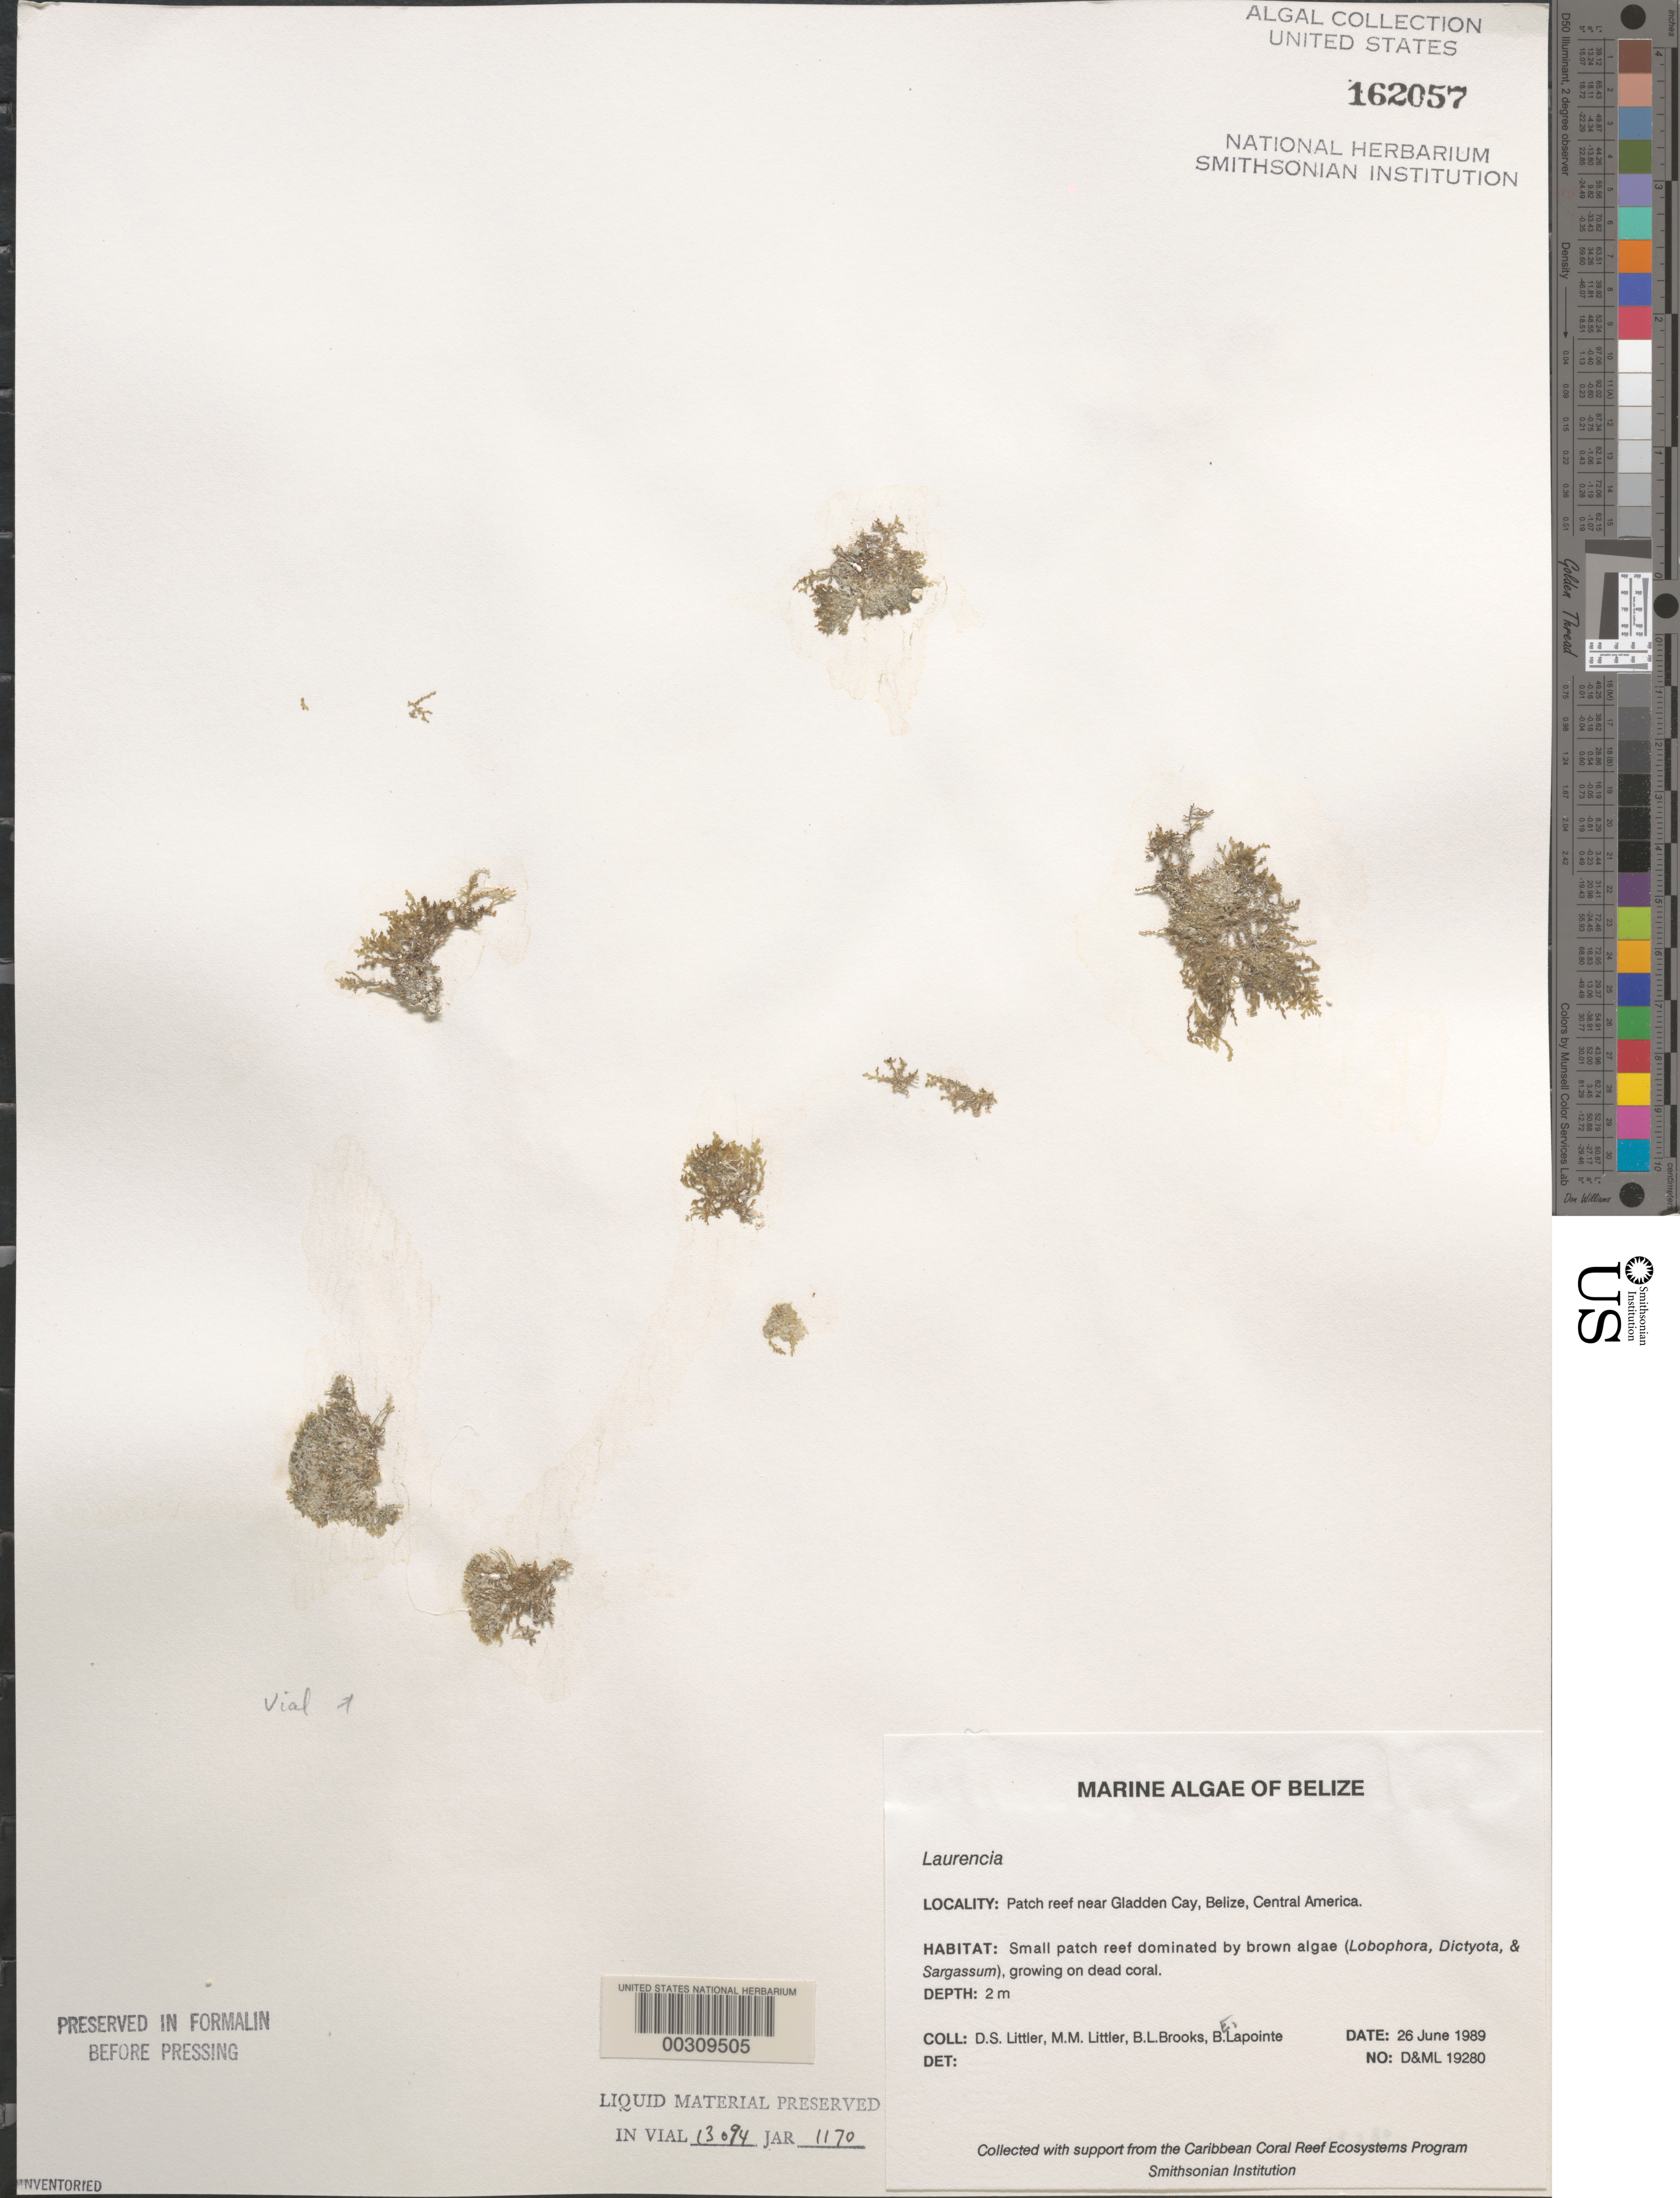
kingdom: Plantae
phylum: Rhodophyta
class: Florideophyceae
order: Ceramiales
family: Rhodomelaceae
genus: Laurencia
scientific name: Laurencia sp.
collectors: D. S. Littler, M. M. Littler, B. Brooks & B. Lapointe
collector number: D&ML 19280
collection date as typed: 26 Jun 1989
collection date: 1989-06-26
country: Belize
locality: Patch reef near Gladden Cay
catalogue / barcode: US 162057